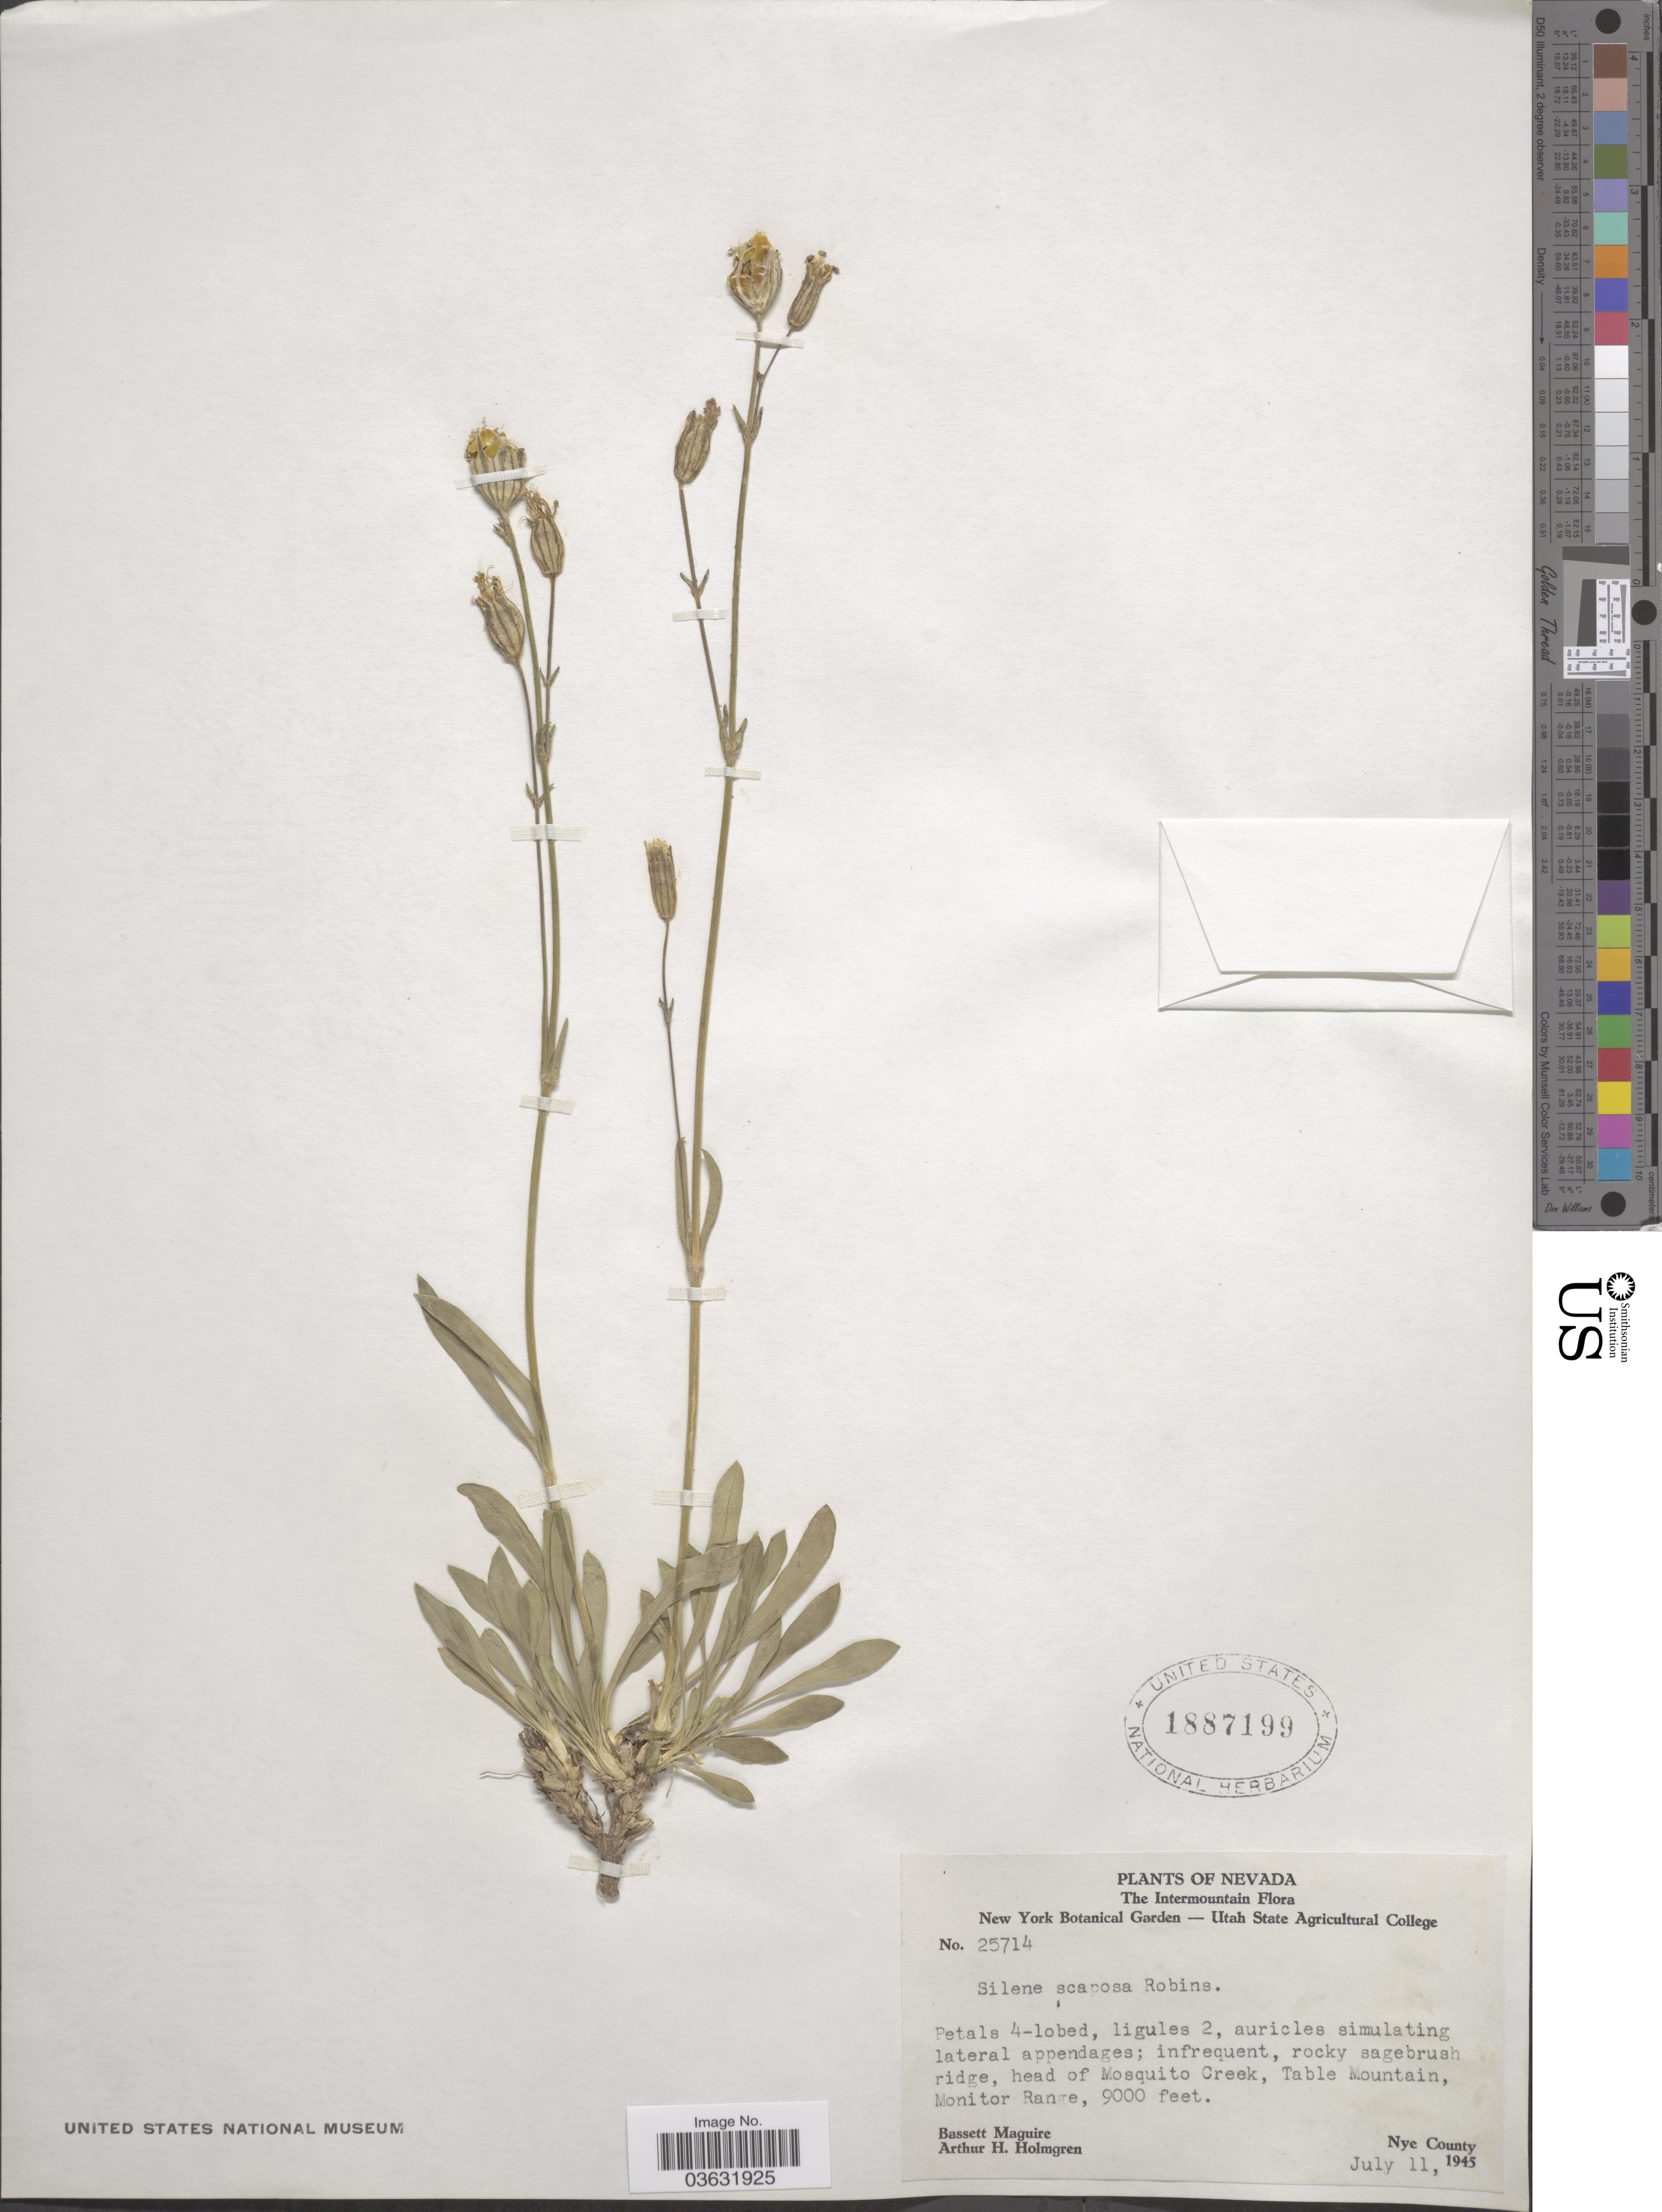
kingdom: Plantae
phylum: Tracheophyta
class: Magnoliopsida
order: Caryophyllales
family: Caryophyllaceae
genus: Silene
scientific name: Silene scaposa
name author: S. Watson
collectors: B. Maguire & A. H. Holmgren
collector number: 25714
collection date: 1945-07-11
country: United States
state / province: Nevada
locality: The Intermountain. Rocky sagebrush ridge, head of Mosquito Creek, Table Mountain, Monitor Range. Nye County.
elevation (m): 2743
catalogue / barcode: US 1887199